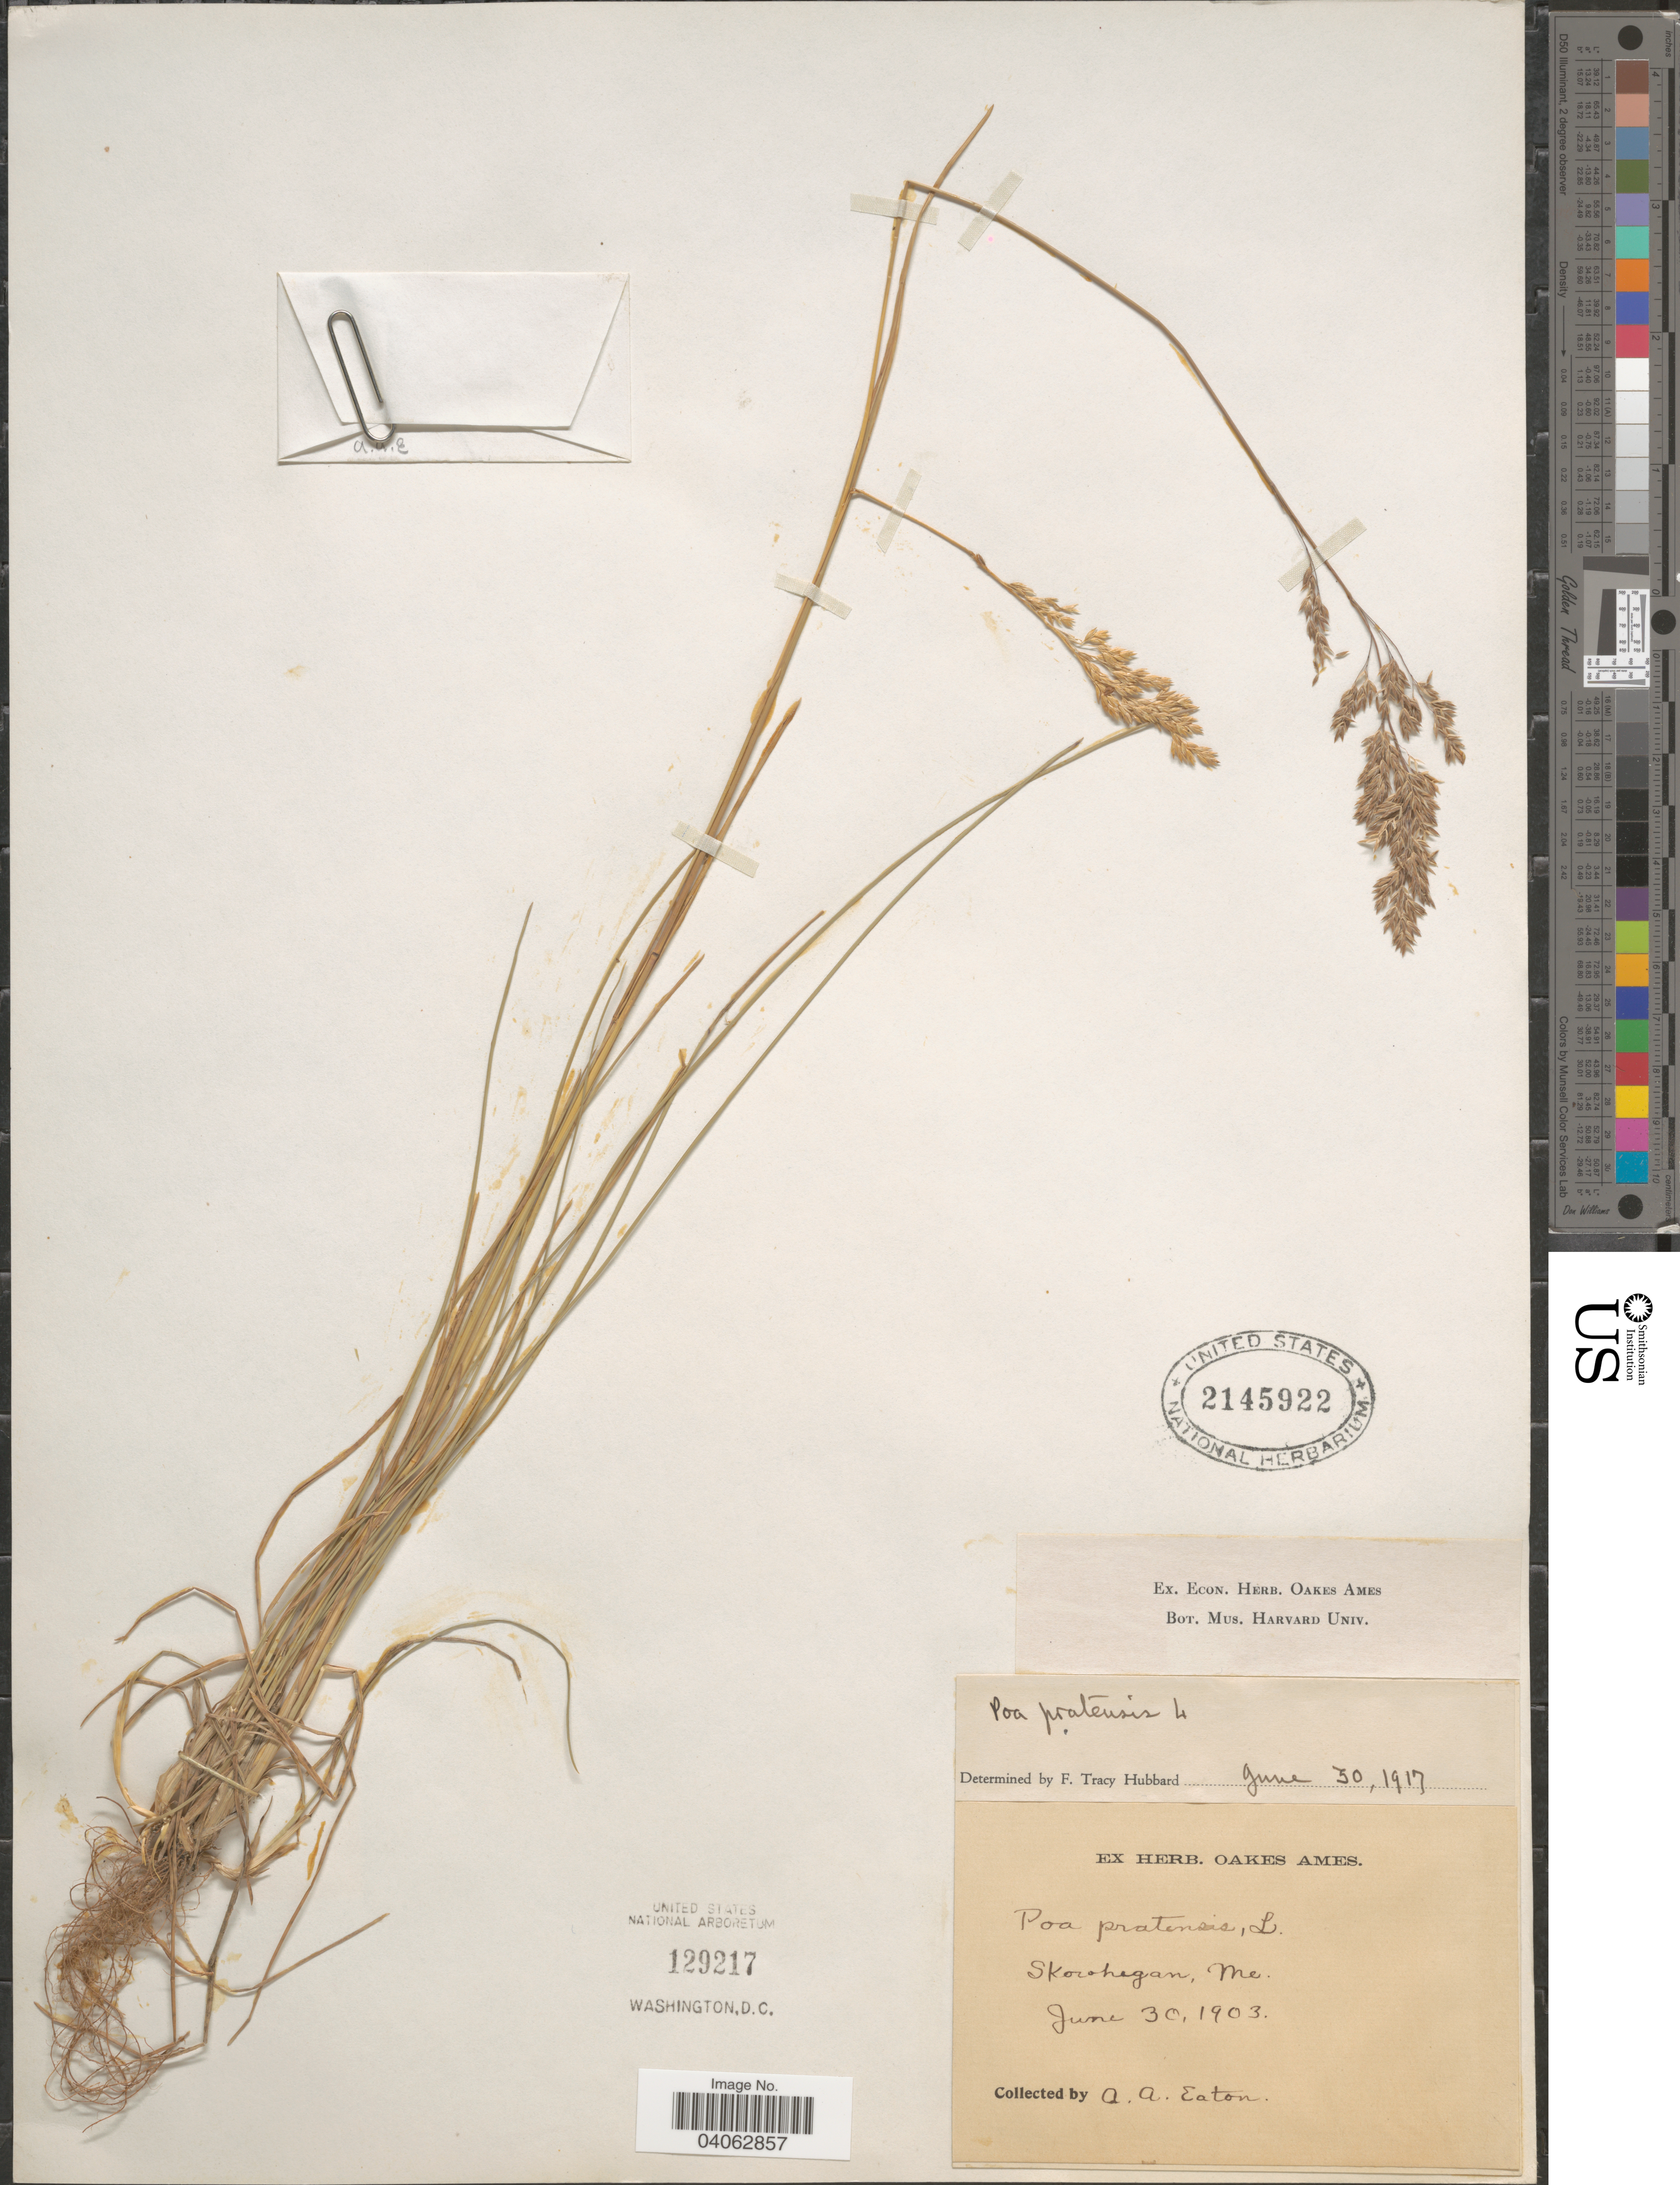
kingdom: Plantae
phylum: Tracheophyta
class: Liliopsida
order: Poales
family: Poaceae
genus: Poa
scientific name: Poa pratensis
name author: L.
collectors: A. A. Eaton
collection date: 1903-06-30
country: United States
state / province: Maine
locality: Skowhegan.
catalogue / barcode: US 2145922